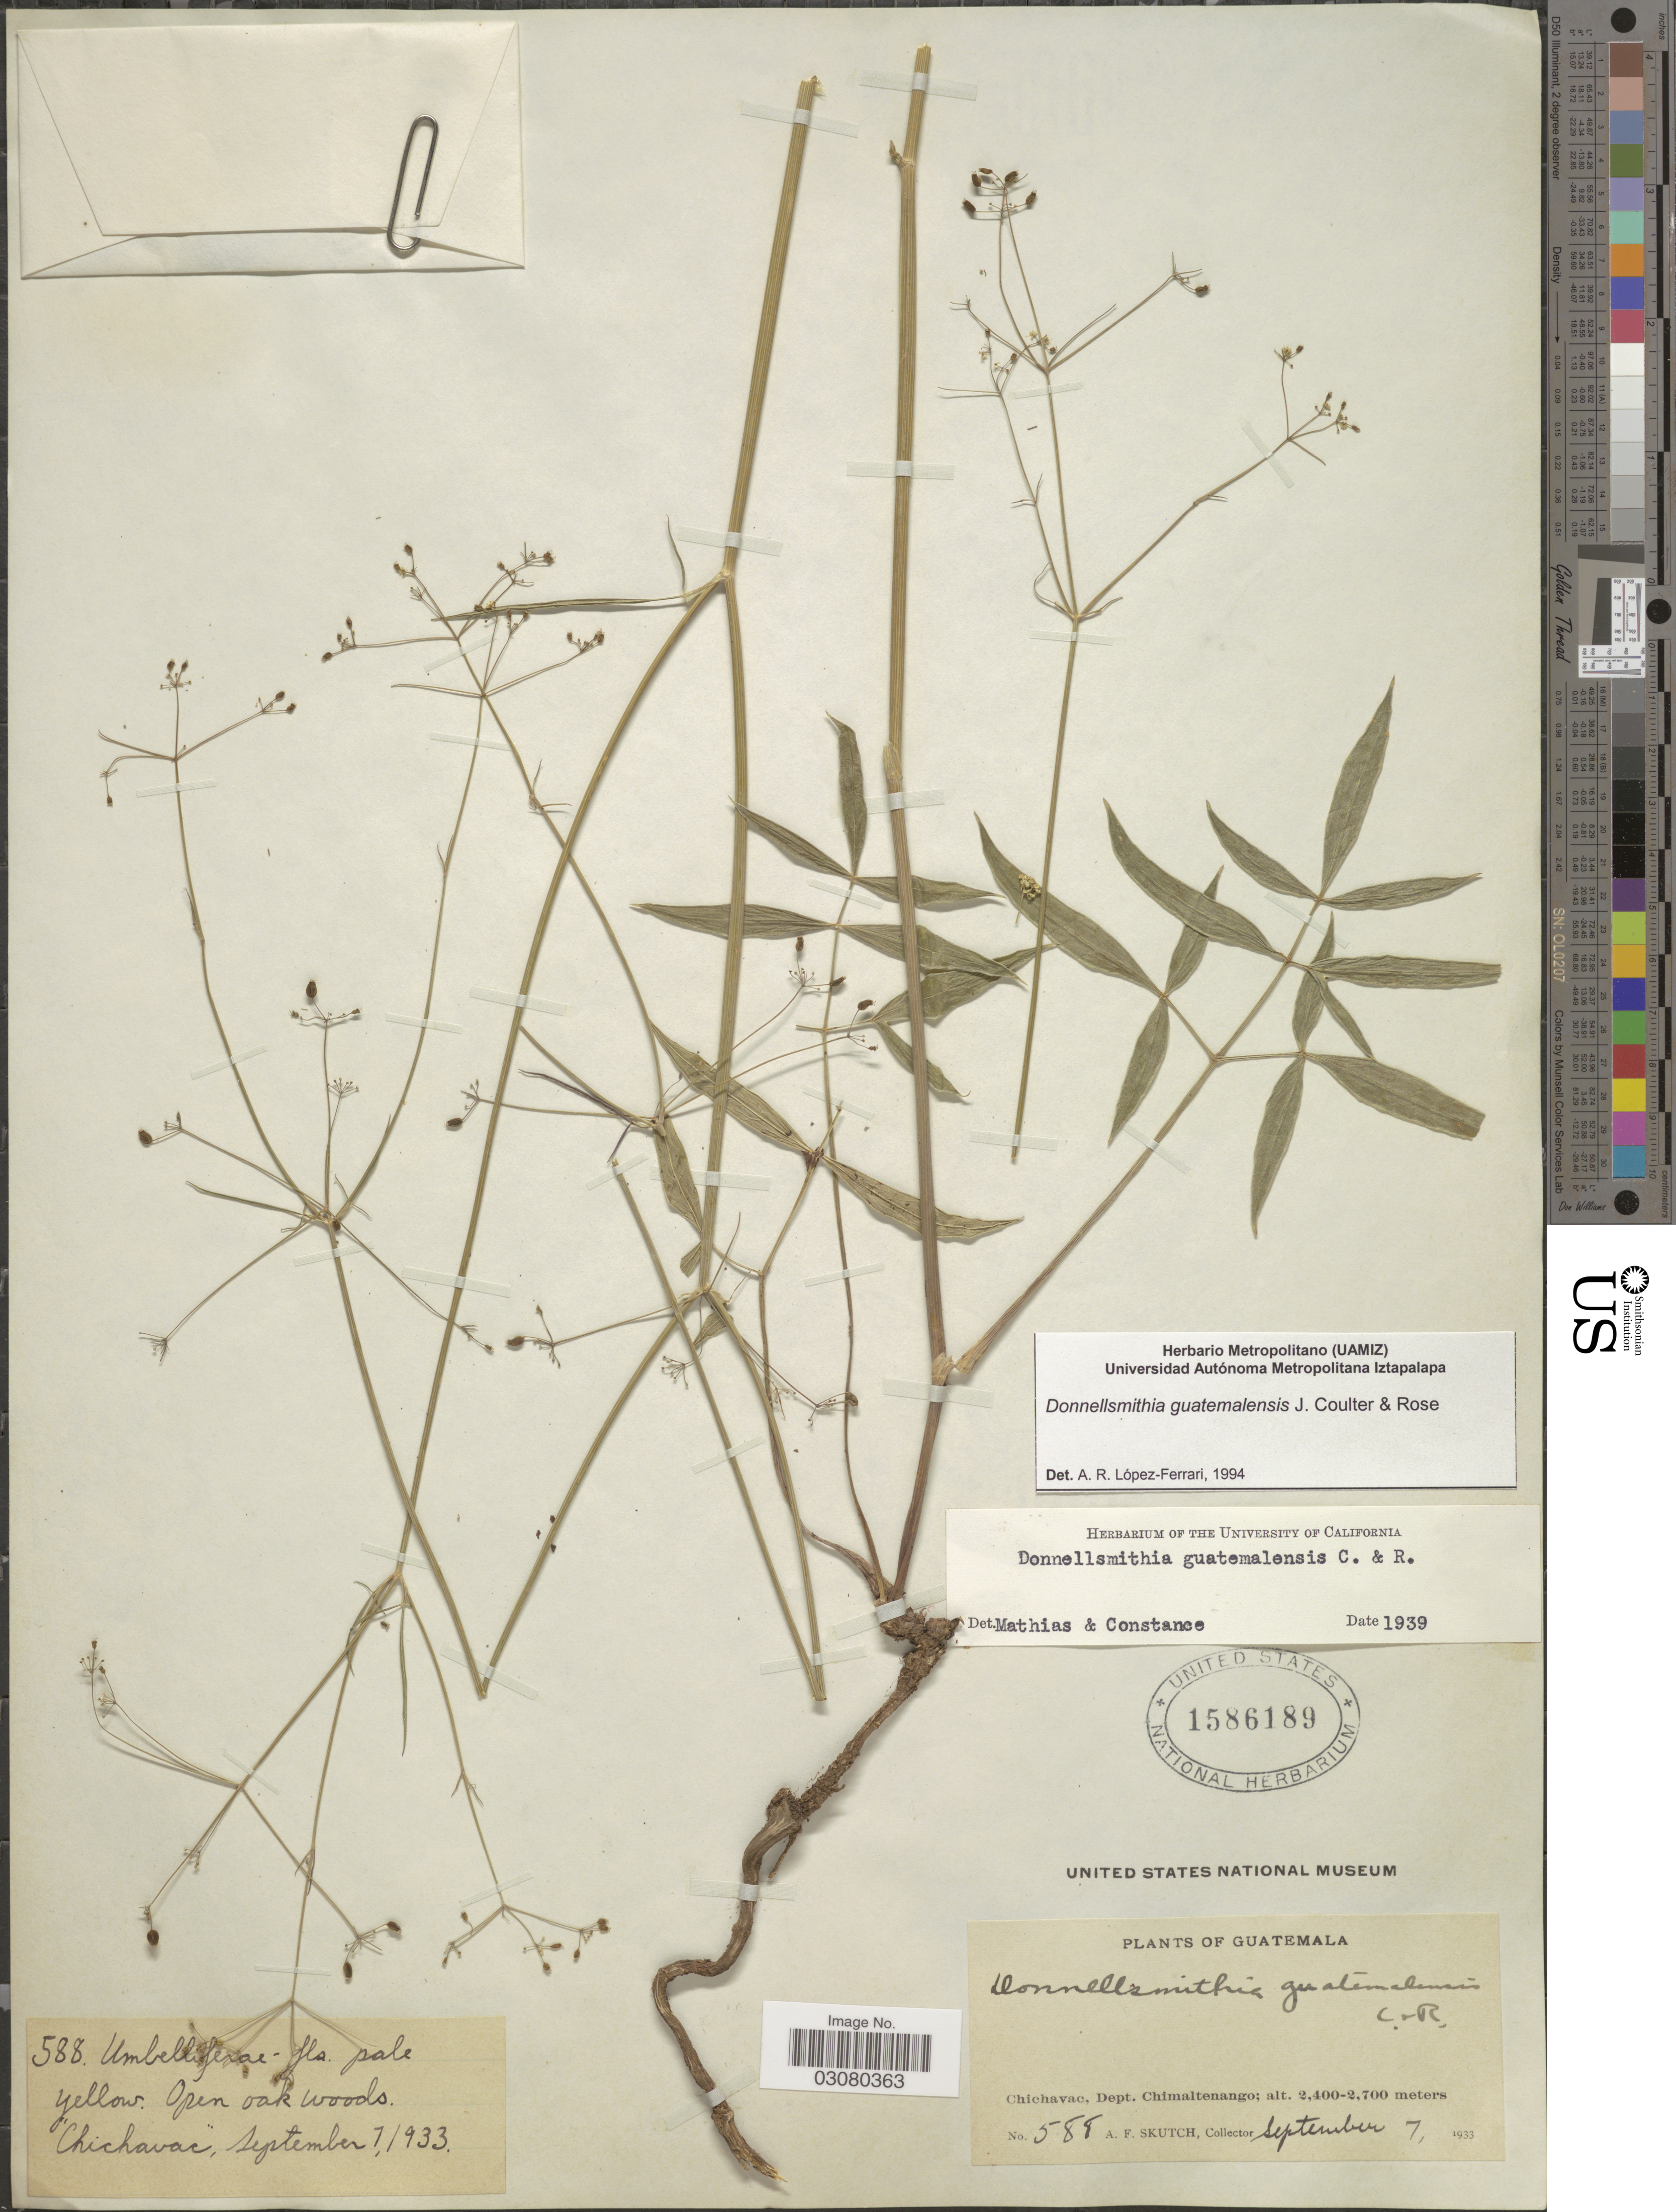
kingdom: Plantae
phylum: Tracheophyta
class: Magnoliopsida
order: Apiales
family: Apiaceae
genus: Donnellsmithia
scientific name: Donnellsmithia guatemalensis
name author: J.M. Coult. & Rose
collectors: A. F. Skutch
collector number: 588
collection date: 1933-09-07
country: Guatemala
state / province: Chimaltenango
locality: Chichavac, Dept. Chimaltenango.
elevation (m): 2400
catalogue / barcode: US 1586189